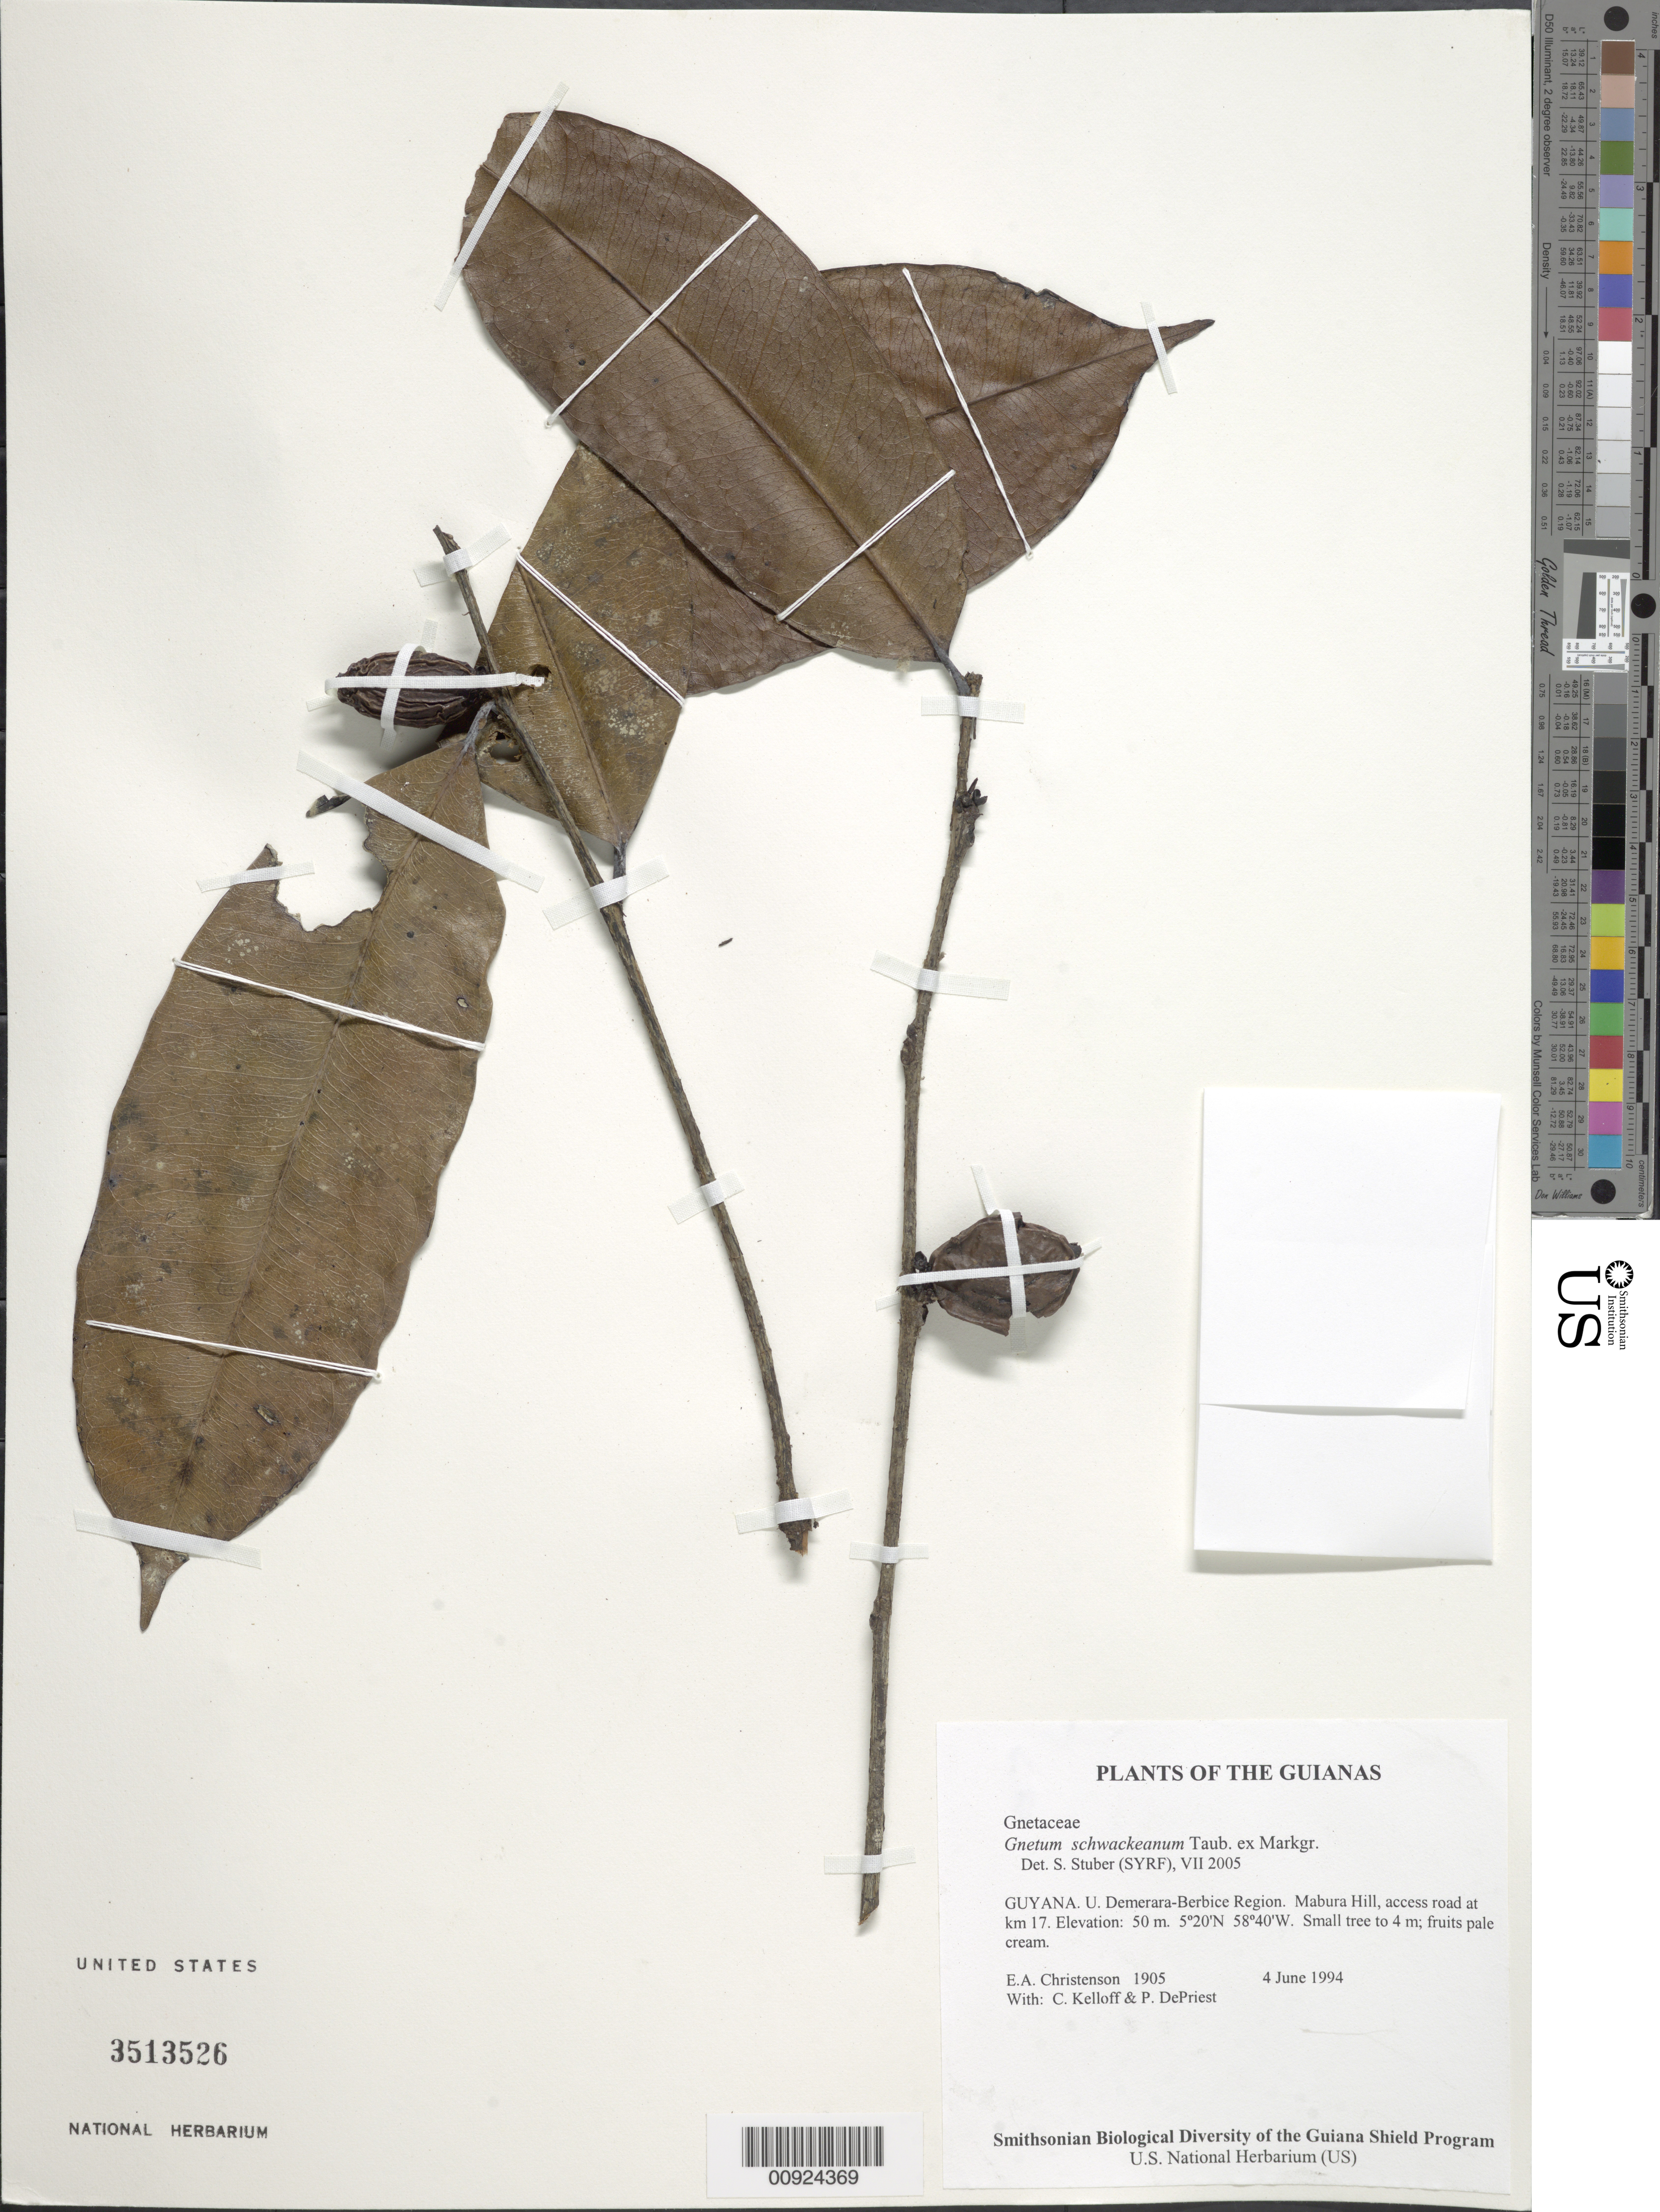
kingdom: Plantae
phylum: Tracheophyta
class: Gnetopsida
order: Gnetales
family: Gnetaceae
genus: Gnetum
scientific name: Gnetum schwackeanum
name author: Taub. ex Markgr.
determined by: Stuber, S.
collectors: E. A. Christenson, C. L. Kelloff & P. DePriest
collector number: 1905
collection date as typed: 4 June 1994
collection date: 1994-06-04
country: Guyana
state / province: U. Demerara-Berbice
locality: Mabura Hill, access road at km 17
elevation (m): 50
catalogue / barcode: US 3513526